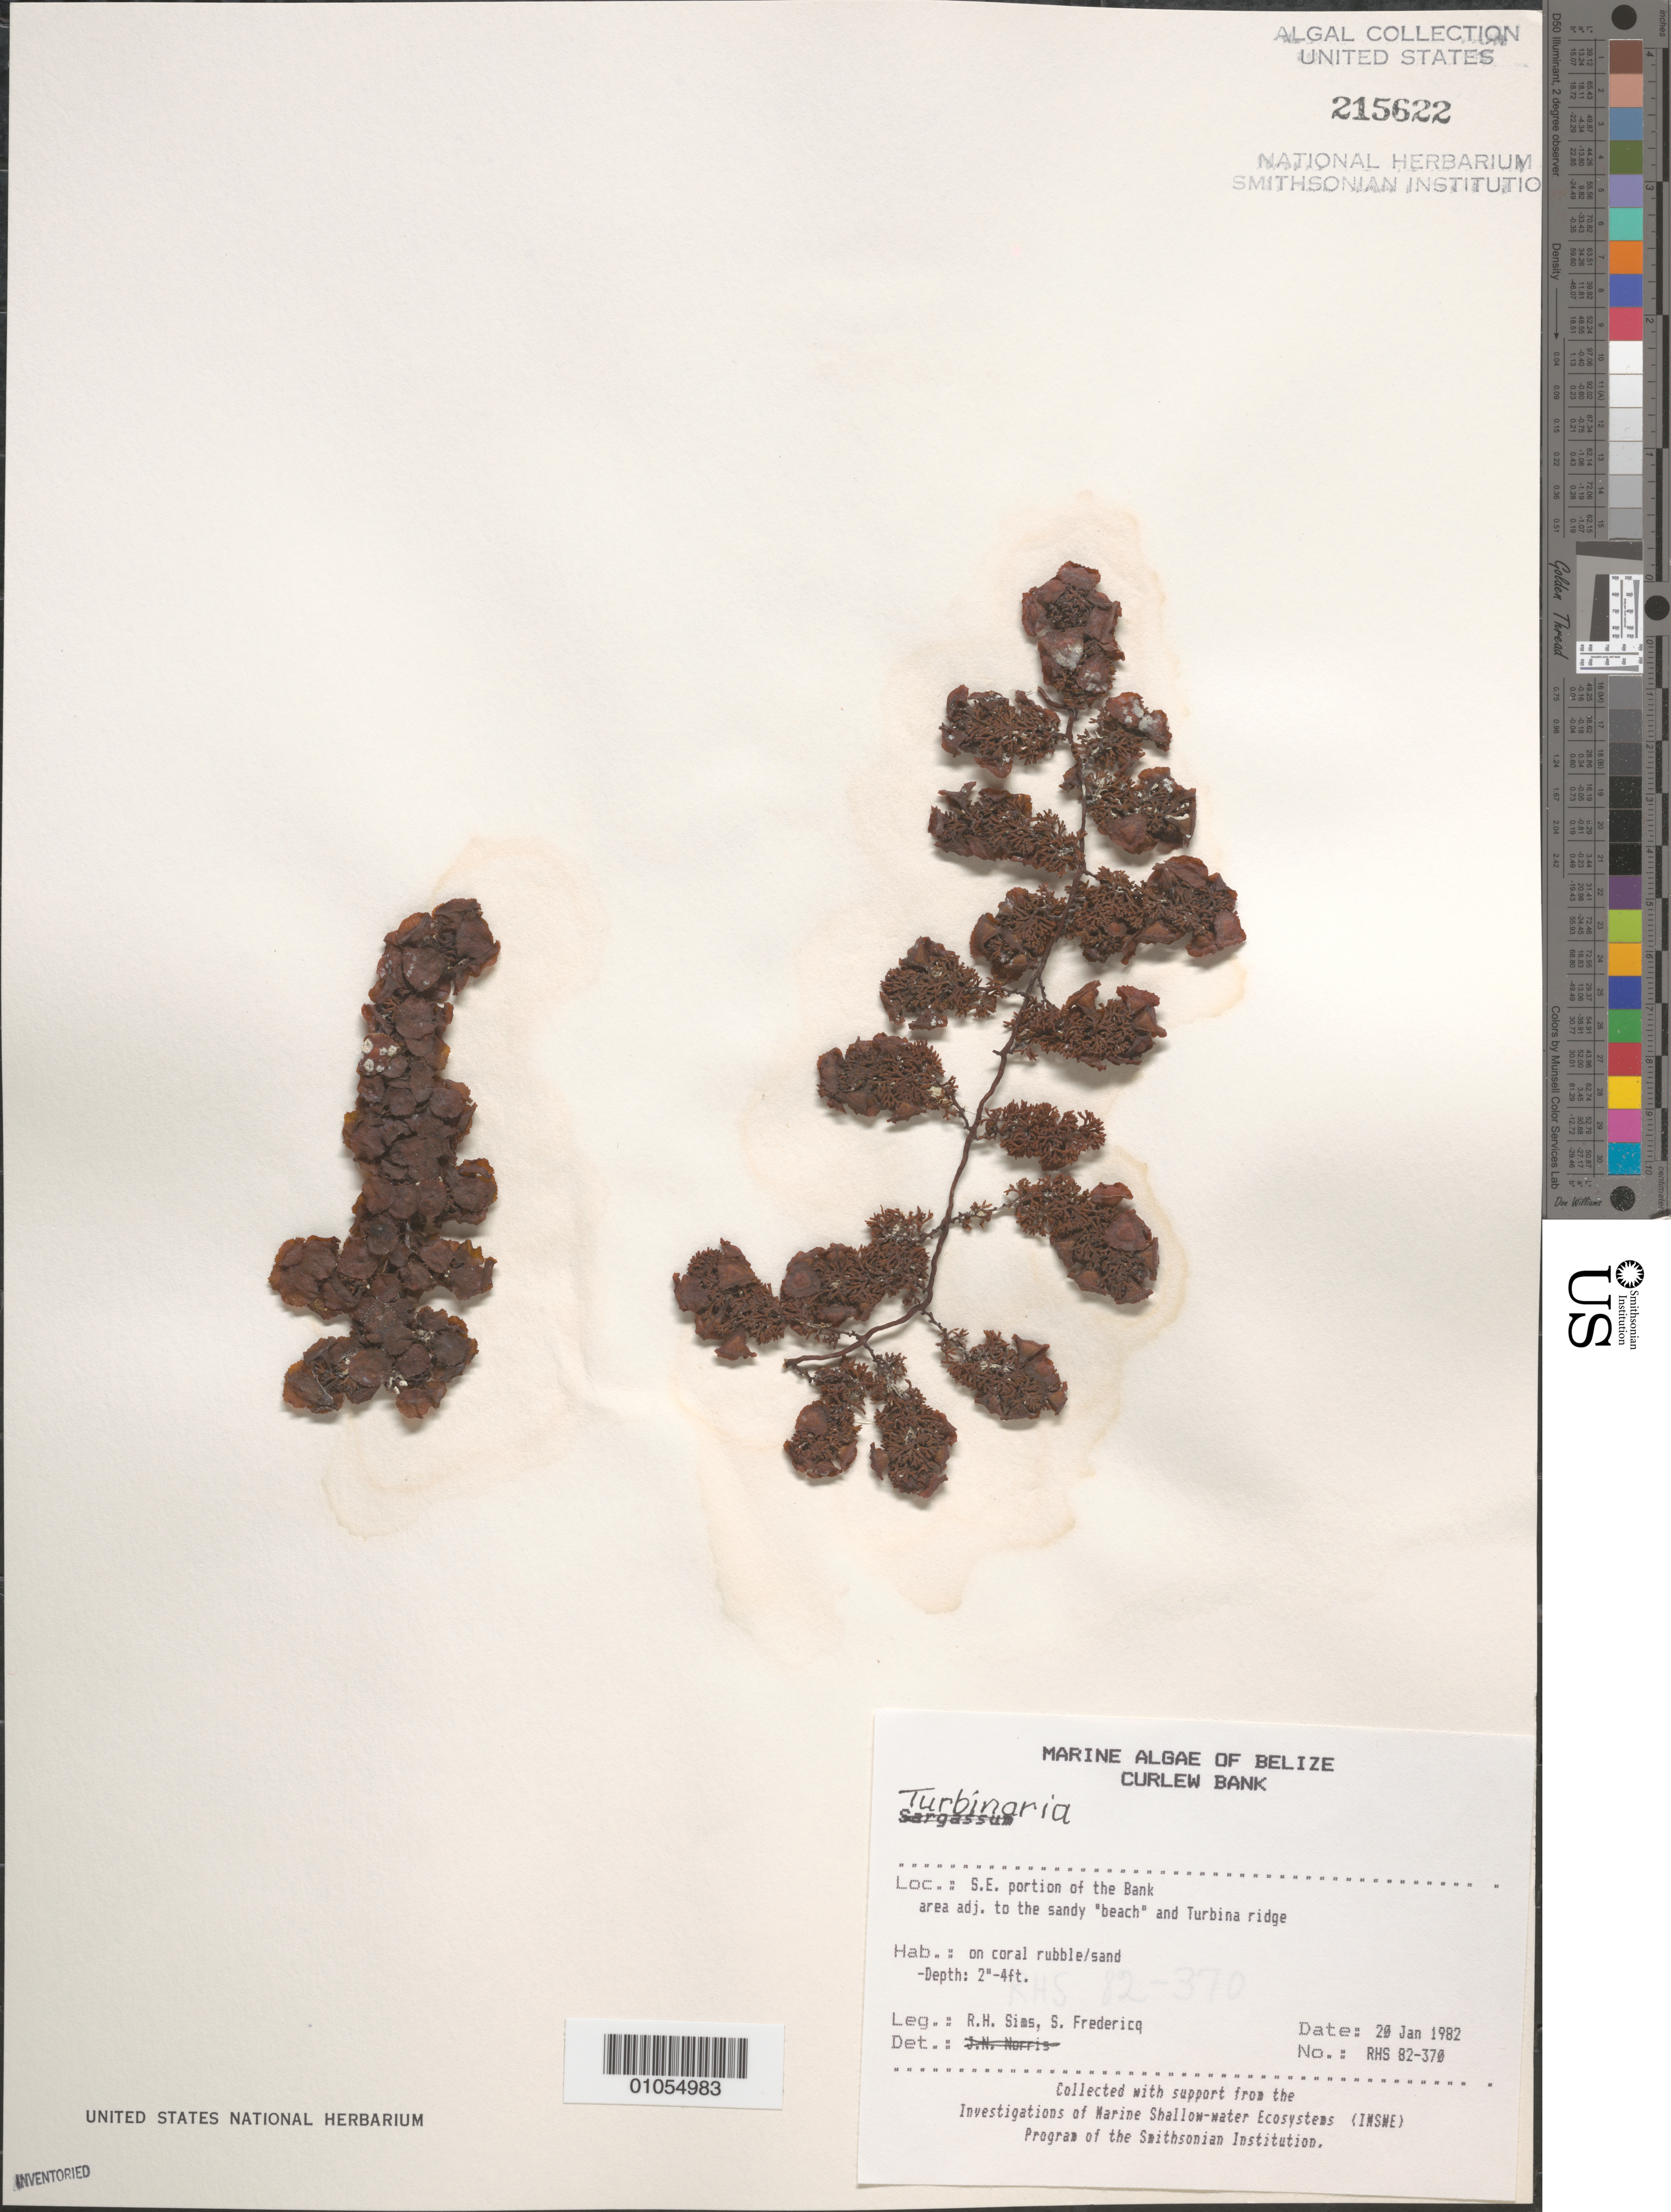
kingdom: Chromista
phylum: Ochrophyta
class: Phaeophyceae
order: Fucales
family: Sargassaceae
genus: Turbinaria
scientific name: Turbinaria sp.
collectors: R. H. Sims & S. Fredericq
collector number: RHS 82-370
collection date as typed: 20 Jan 1982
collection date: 1982-01-20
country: Belize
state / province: Stann Creek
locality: Curlew Bank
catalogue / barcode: US 215622